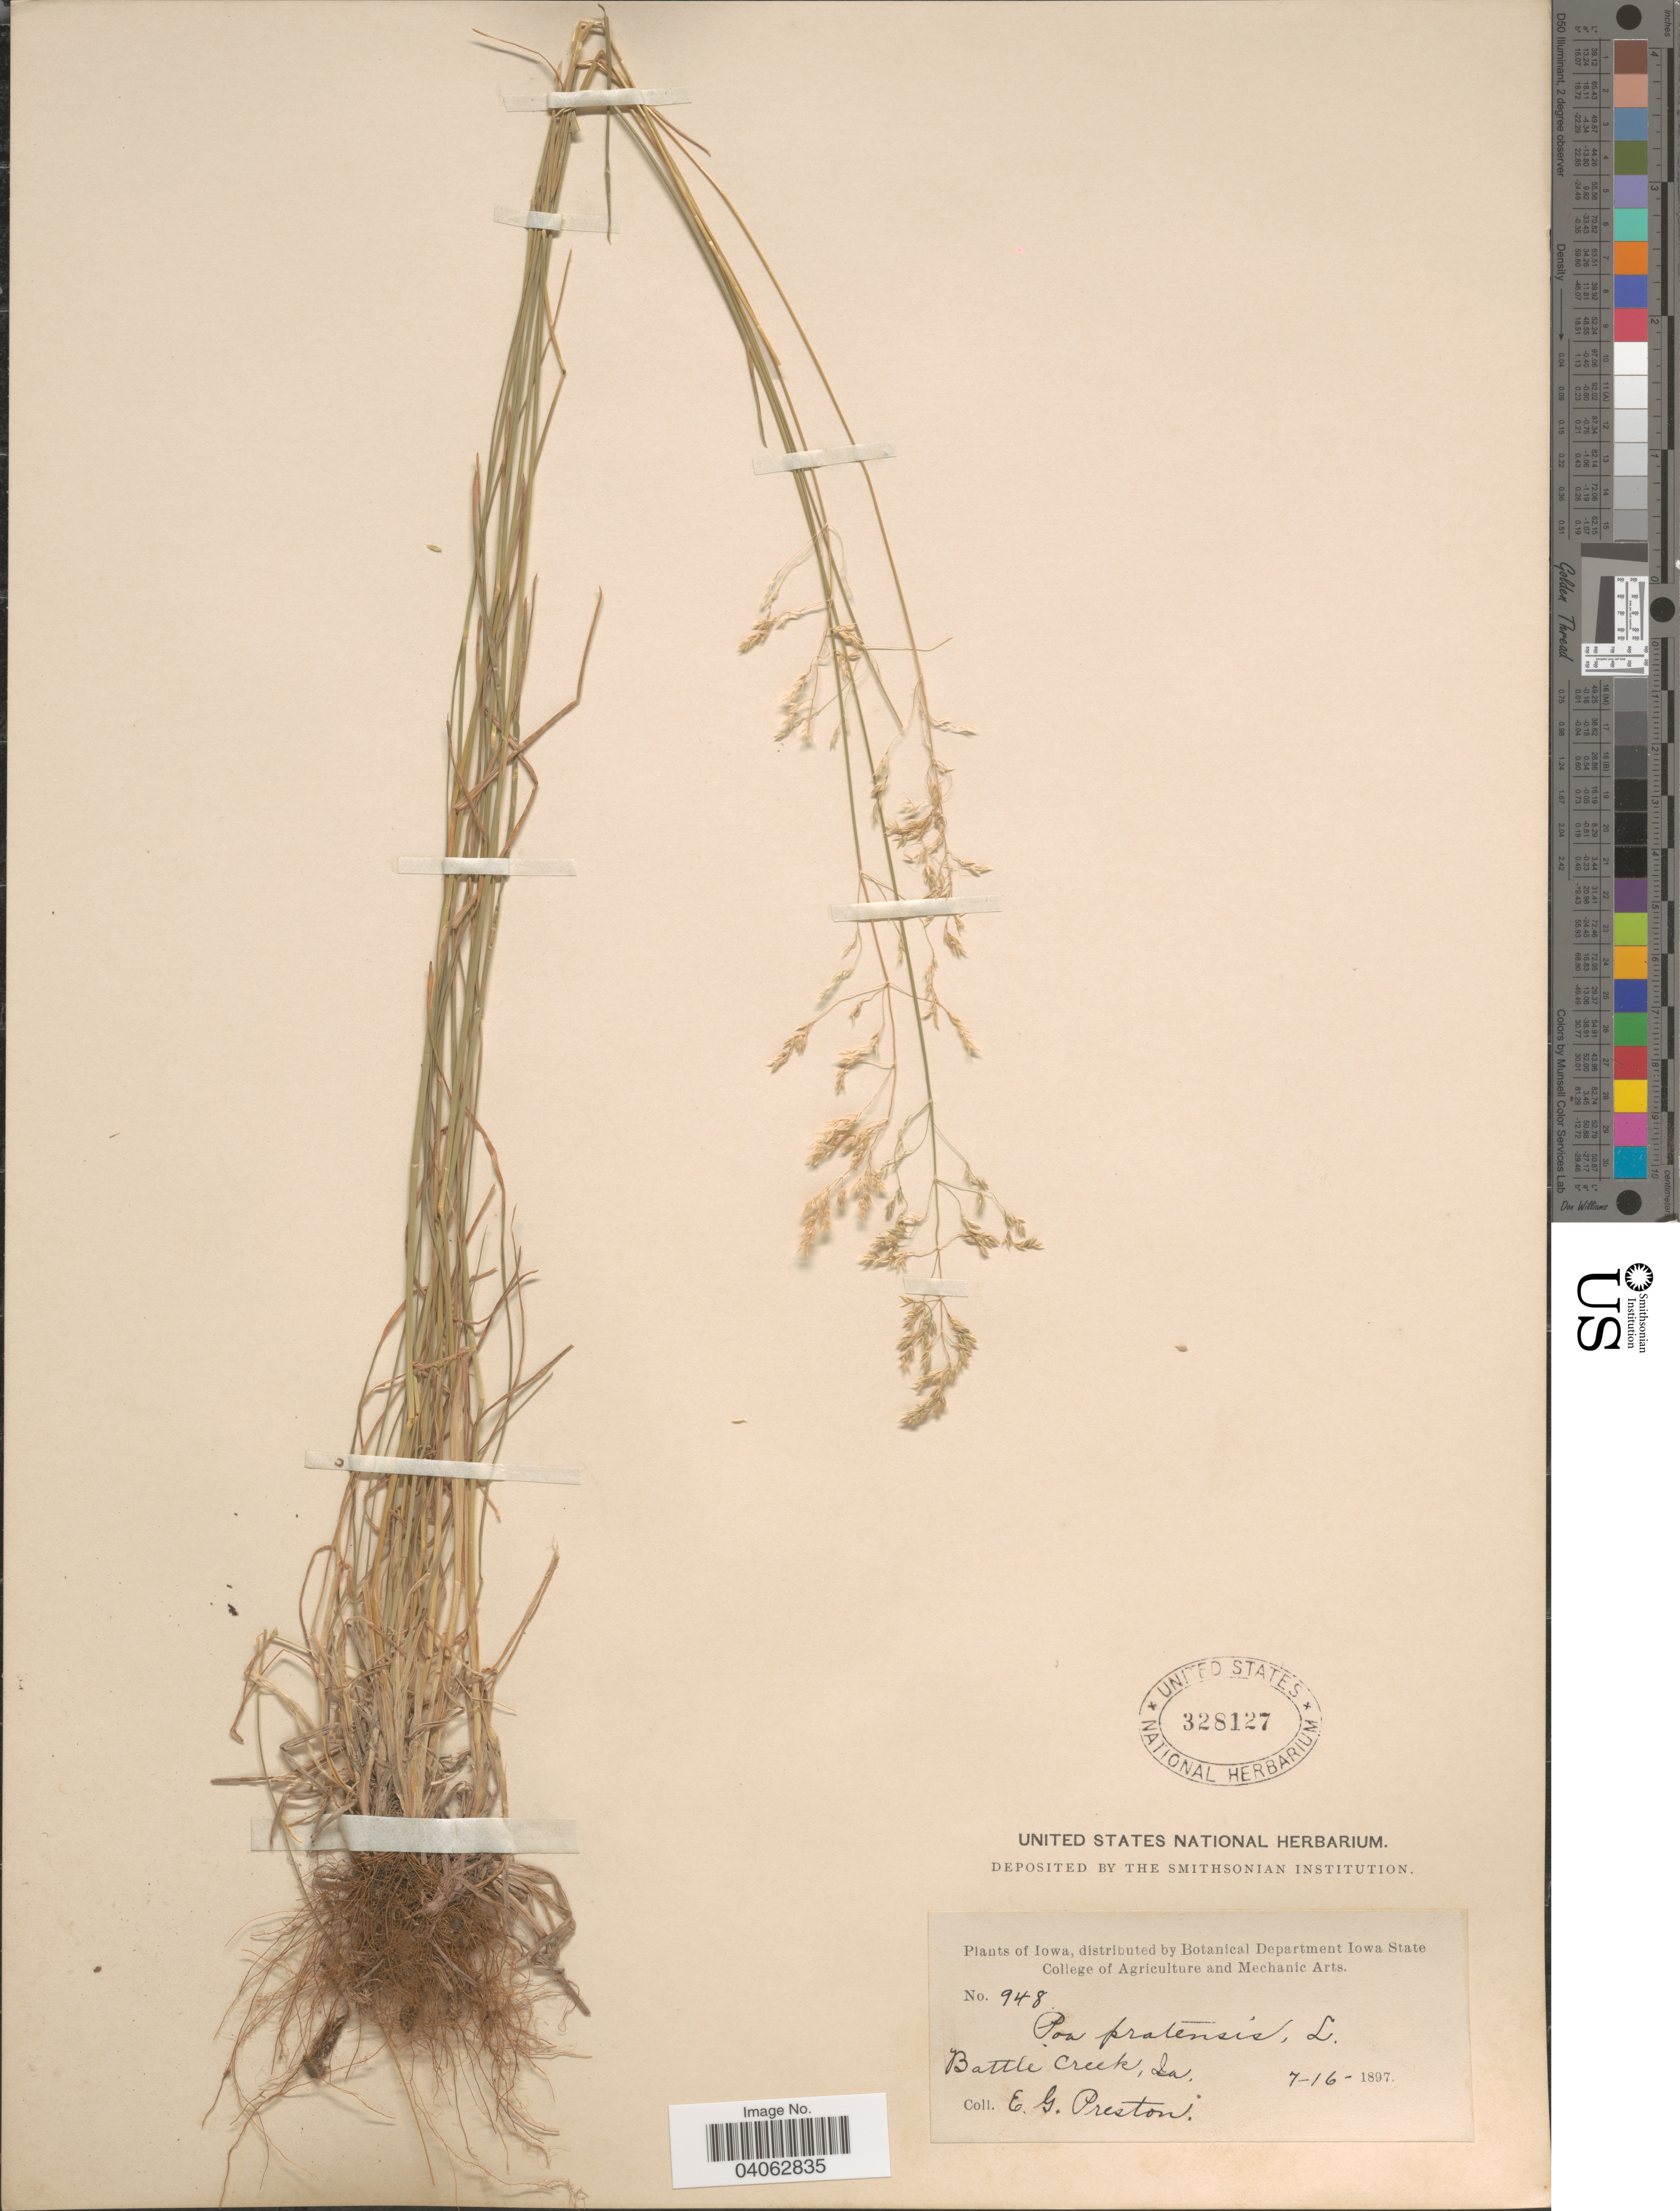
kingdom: Plantae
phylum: Tracheophyta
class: Liliopsida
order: Poales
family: Poaceae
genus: Poa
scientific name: Poa pratensis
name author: L.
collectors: E. Preston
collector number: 948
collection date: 1897-07-16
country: United States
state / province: Iowa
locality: Battle Creek.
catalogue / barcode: US 328127